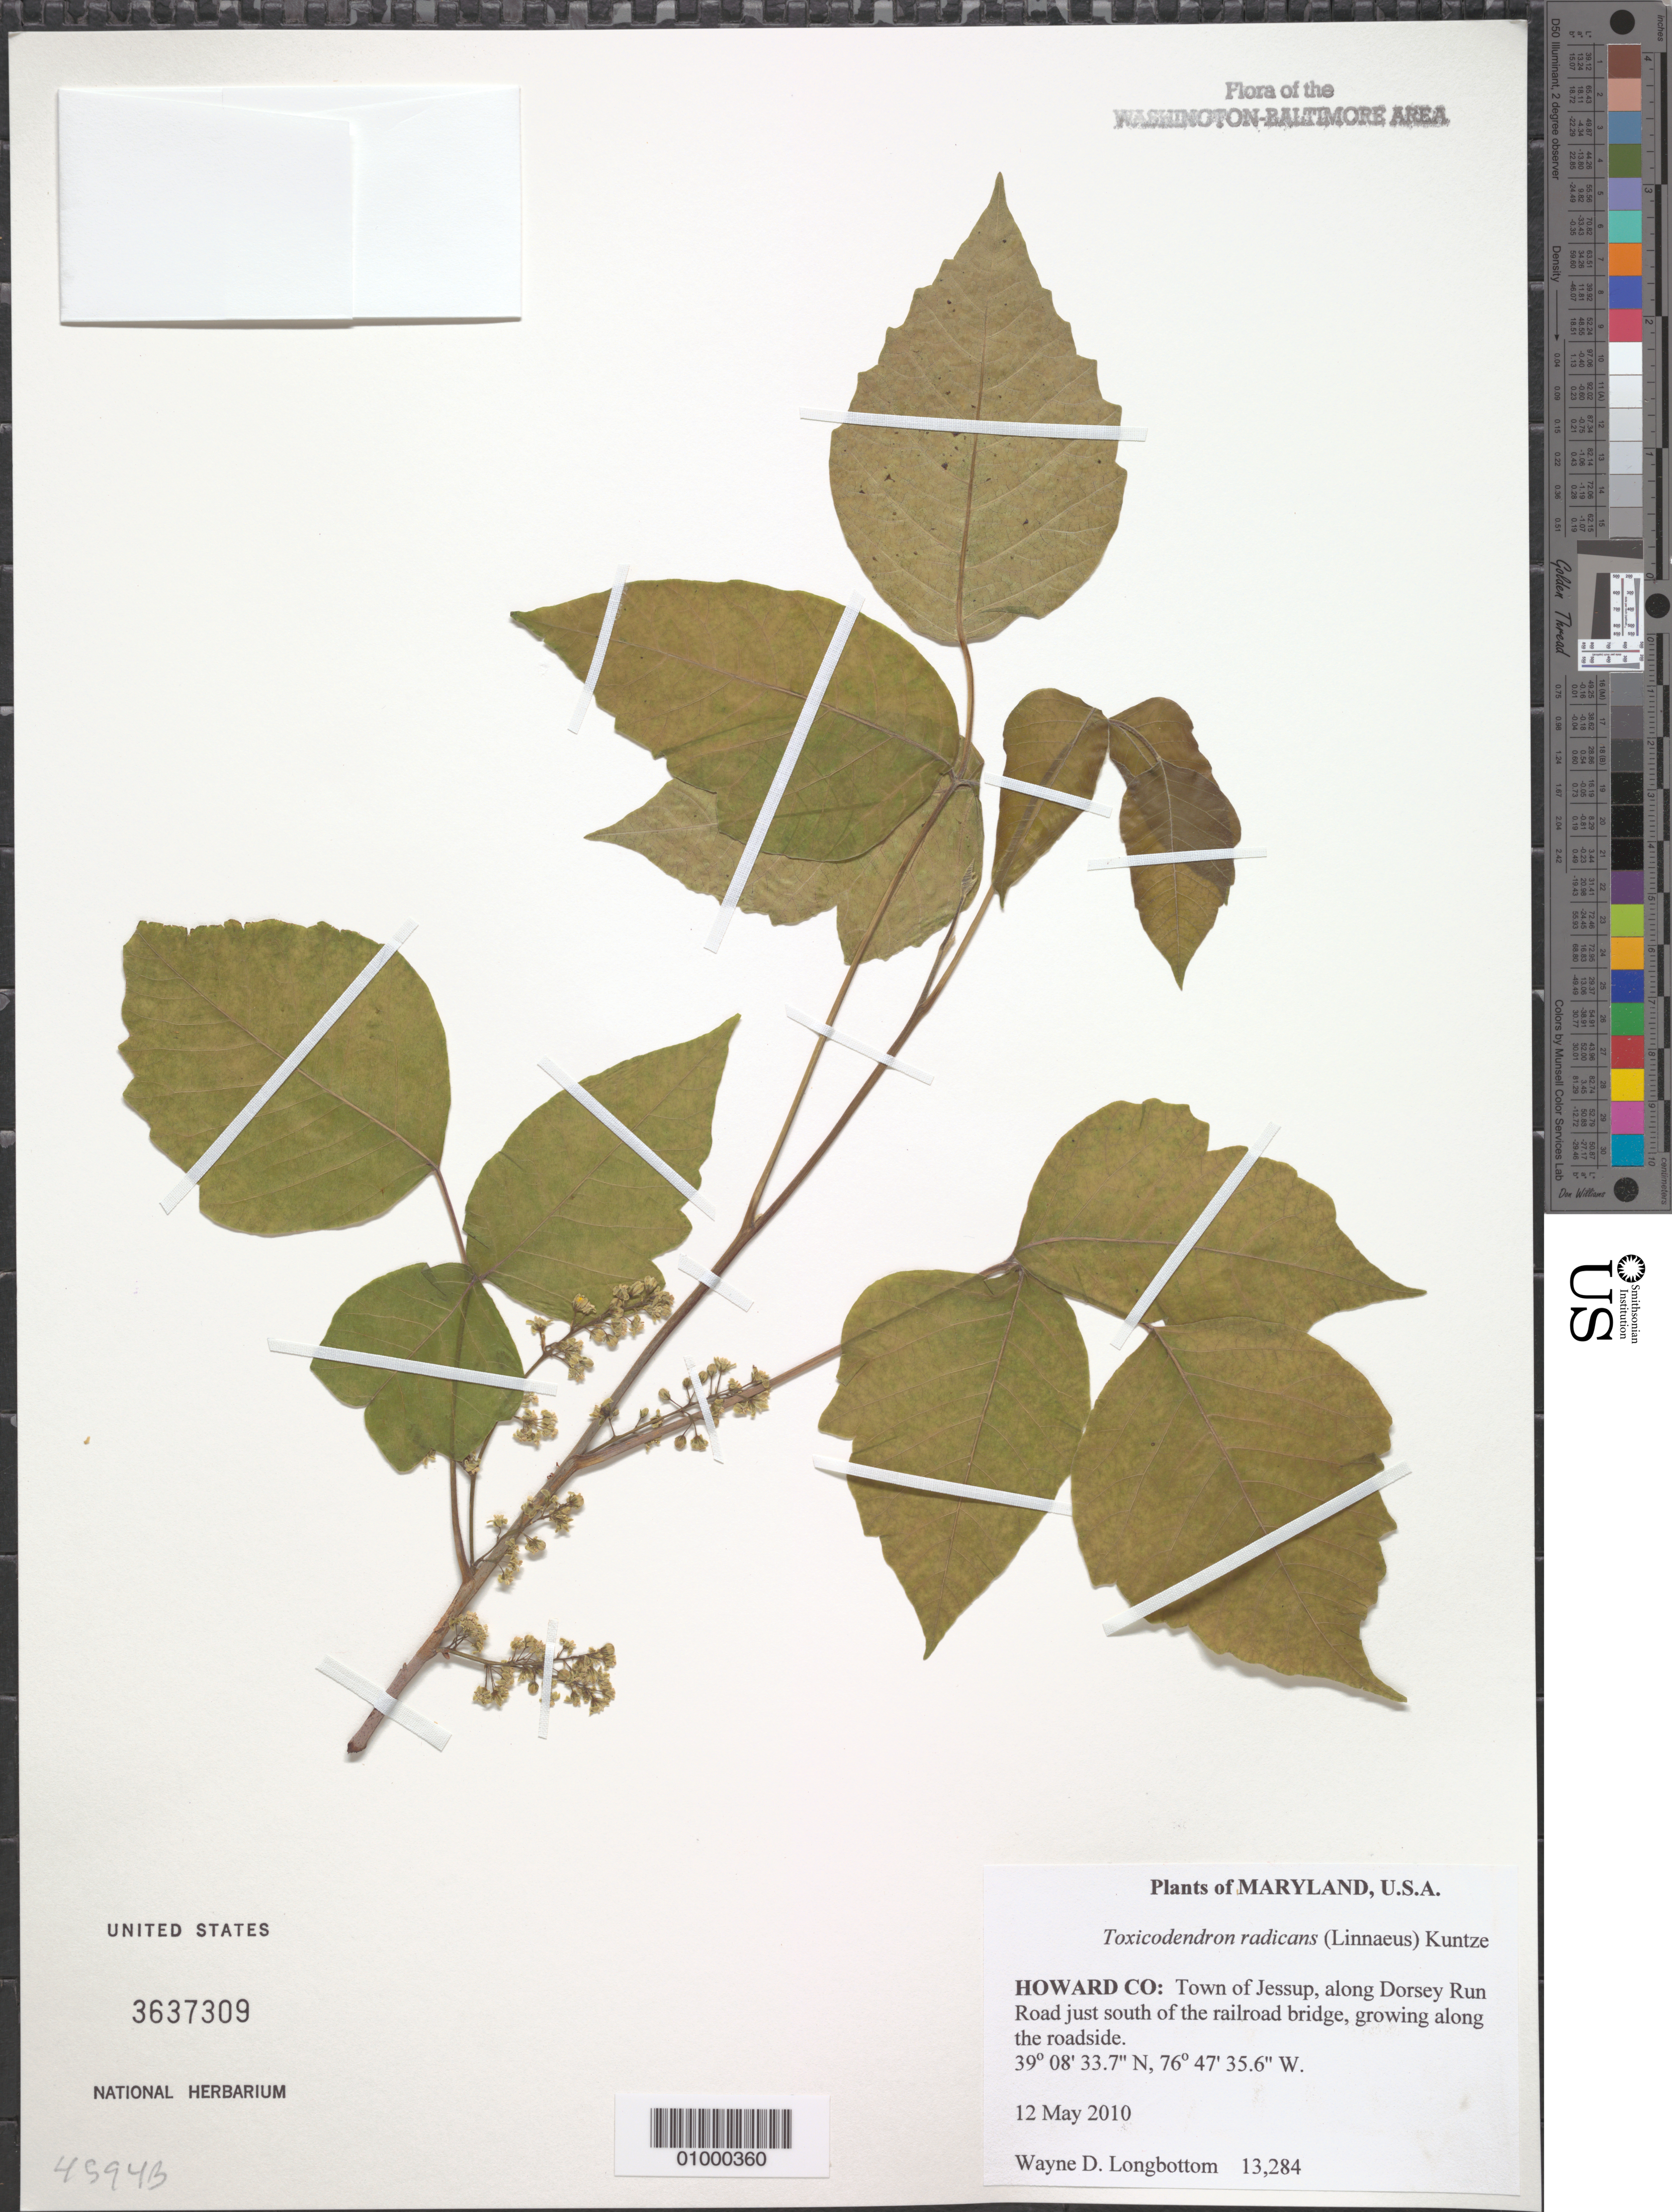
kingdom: Plantae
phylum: Tracheophyta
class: Magnoliopsida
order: Sapindales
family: Anacardiaceae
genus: Toxicodendron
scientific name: Toxicodendron radicans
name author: (L.) Kuntze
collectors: W. D. Longbottom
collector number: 13284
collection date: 2010-05-12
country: United States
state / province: Maryland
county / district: Howard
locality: Town of Jessup, along Dorsey Run Road just south of the railroad bridge, growing along the roadside.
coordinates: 39 08 33.7 N, 76 47 35.6 W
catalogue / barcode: US 3637309